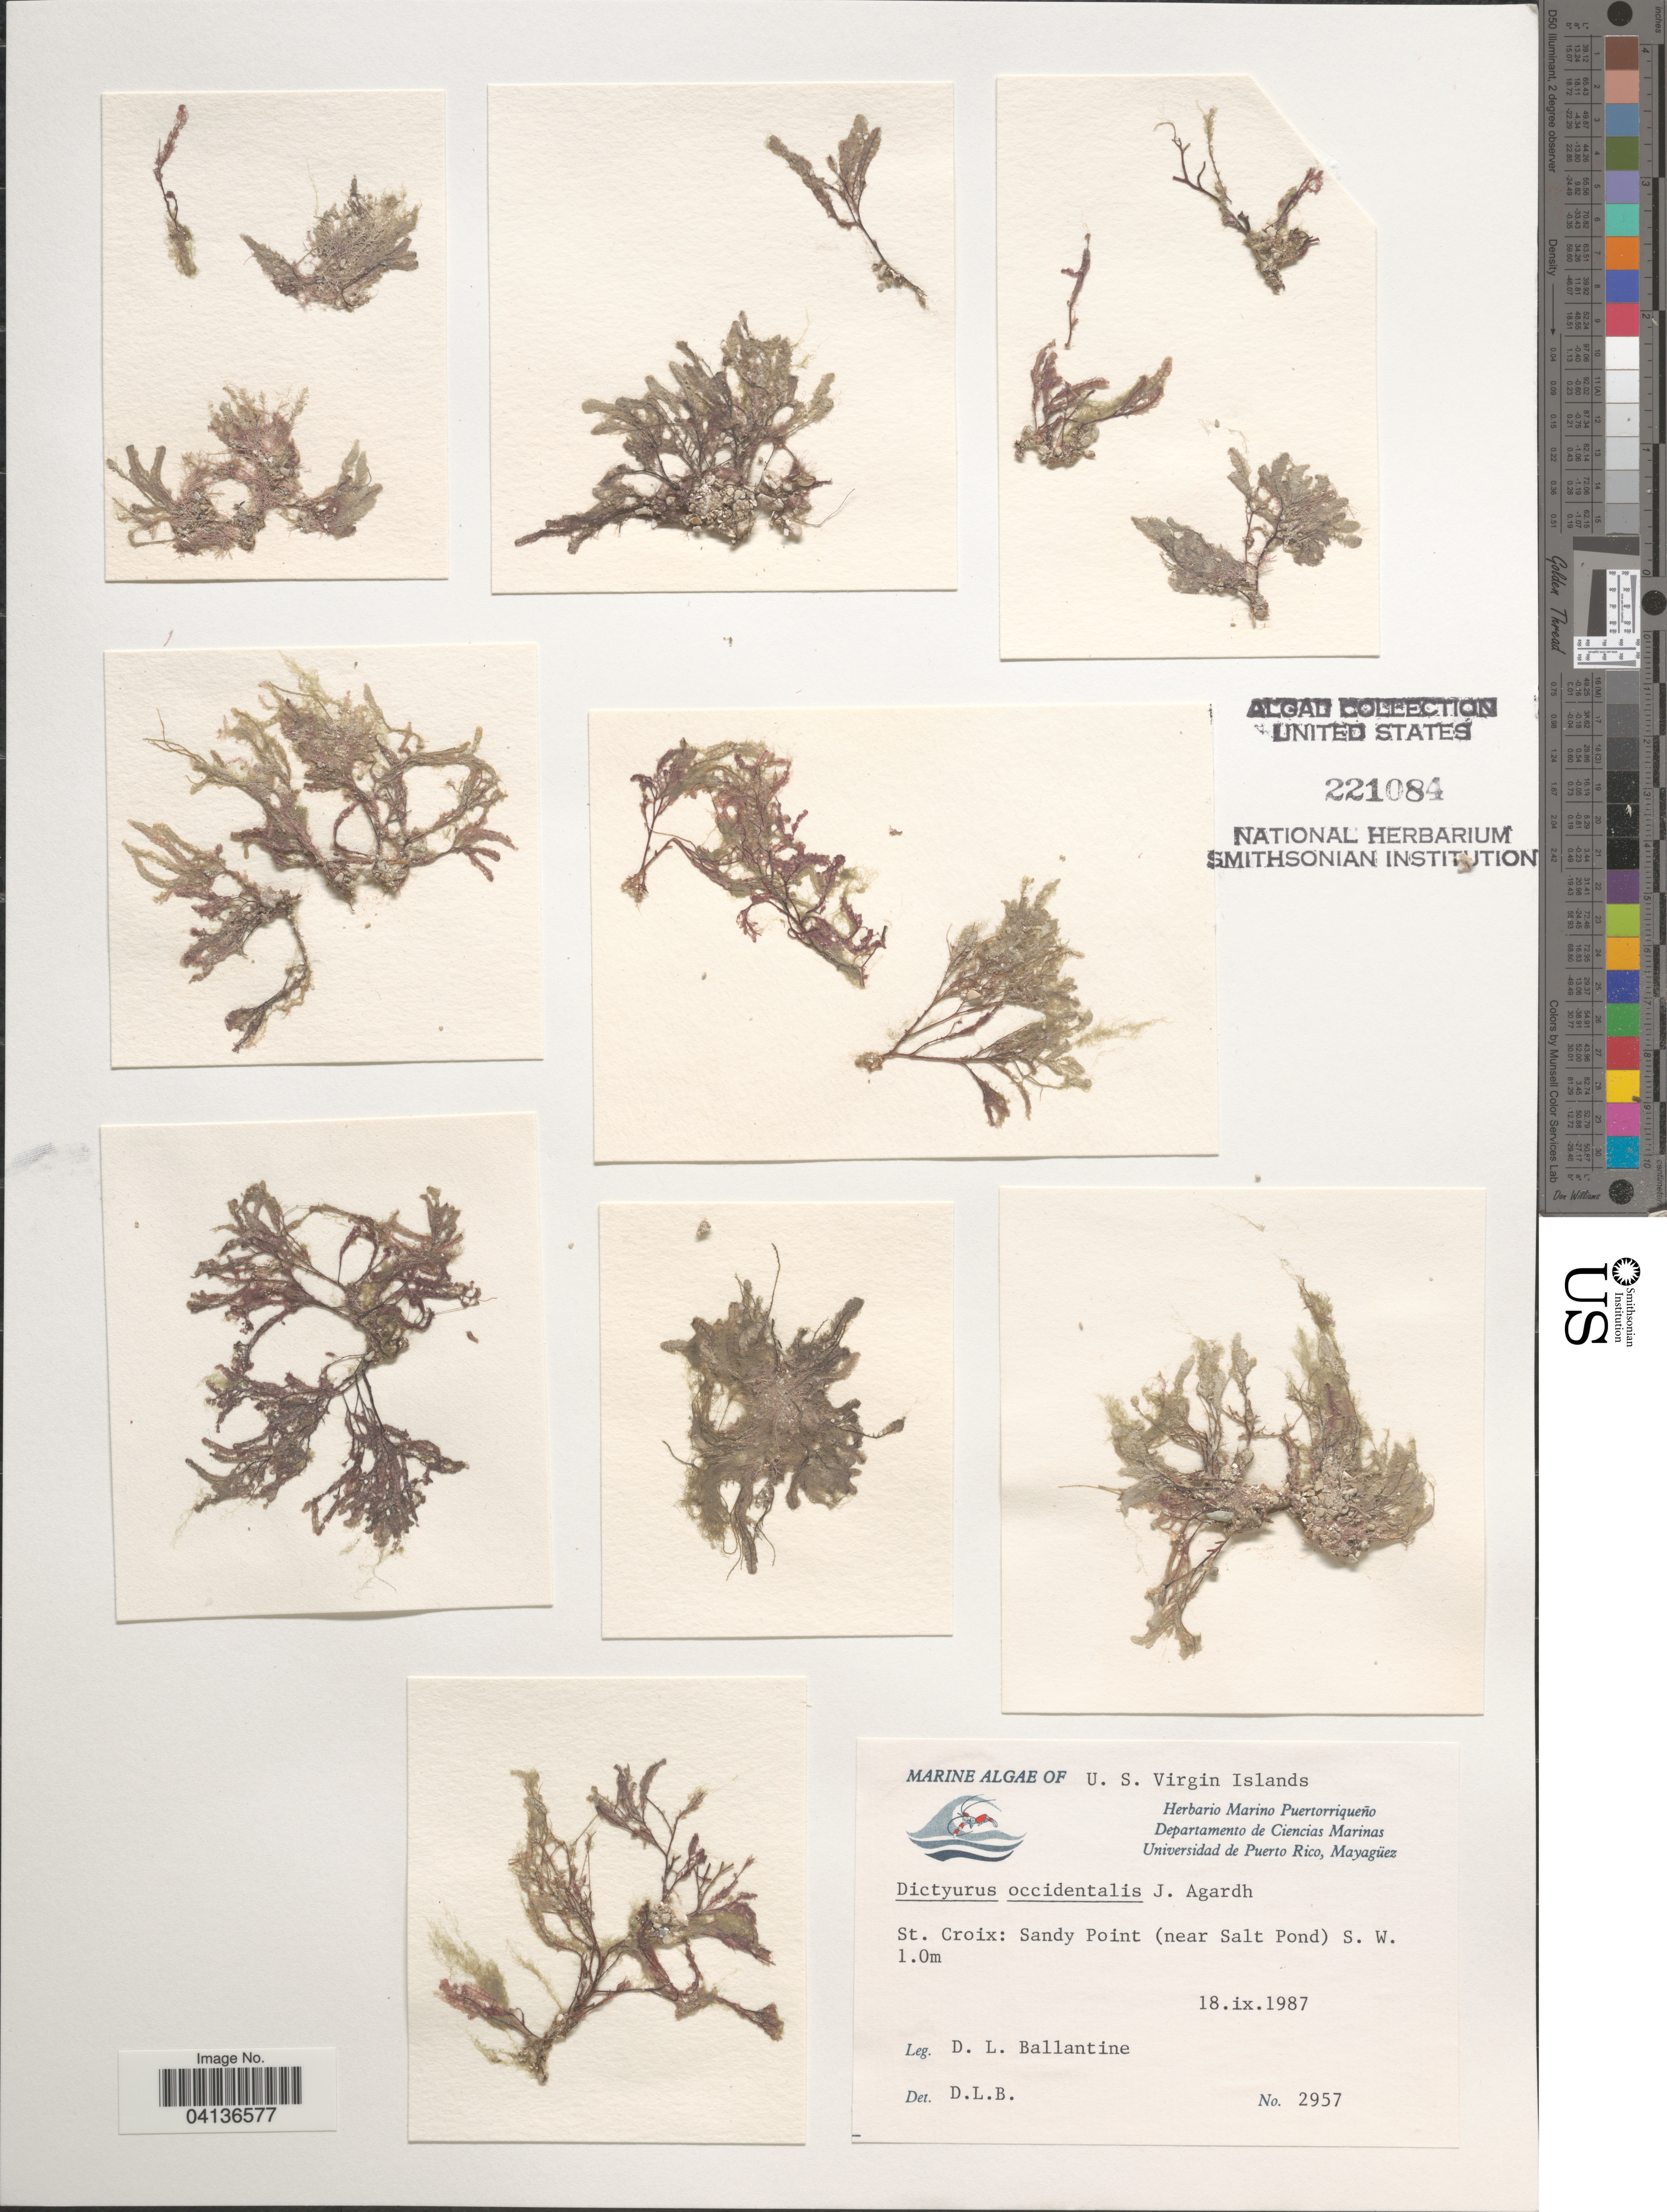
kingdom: Plantae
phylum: Rhodophyta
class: Florideophyceae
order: Ceramiales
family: Dasyaceae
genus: Dictyurus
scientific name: Dictyurus occidentalis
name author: J. Agardh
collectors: D.L. Ballantine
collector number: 2957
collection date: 1987-07-18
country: U.S. Virgin Islands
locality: St. Croix: Sandy Point (near Salt Pond) S. W.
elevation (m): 1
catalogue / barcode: US 221084